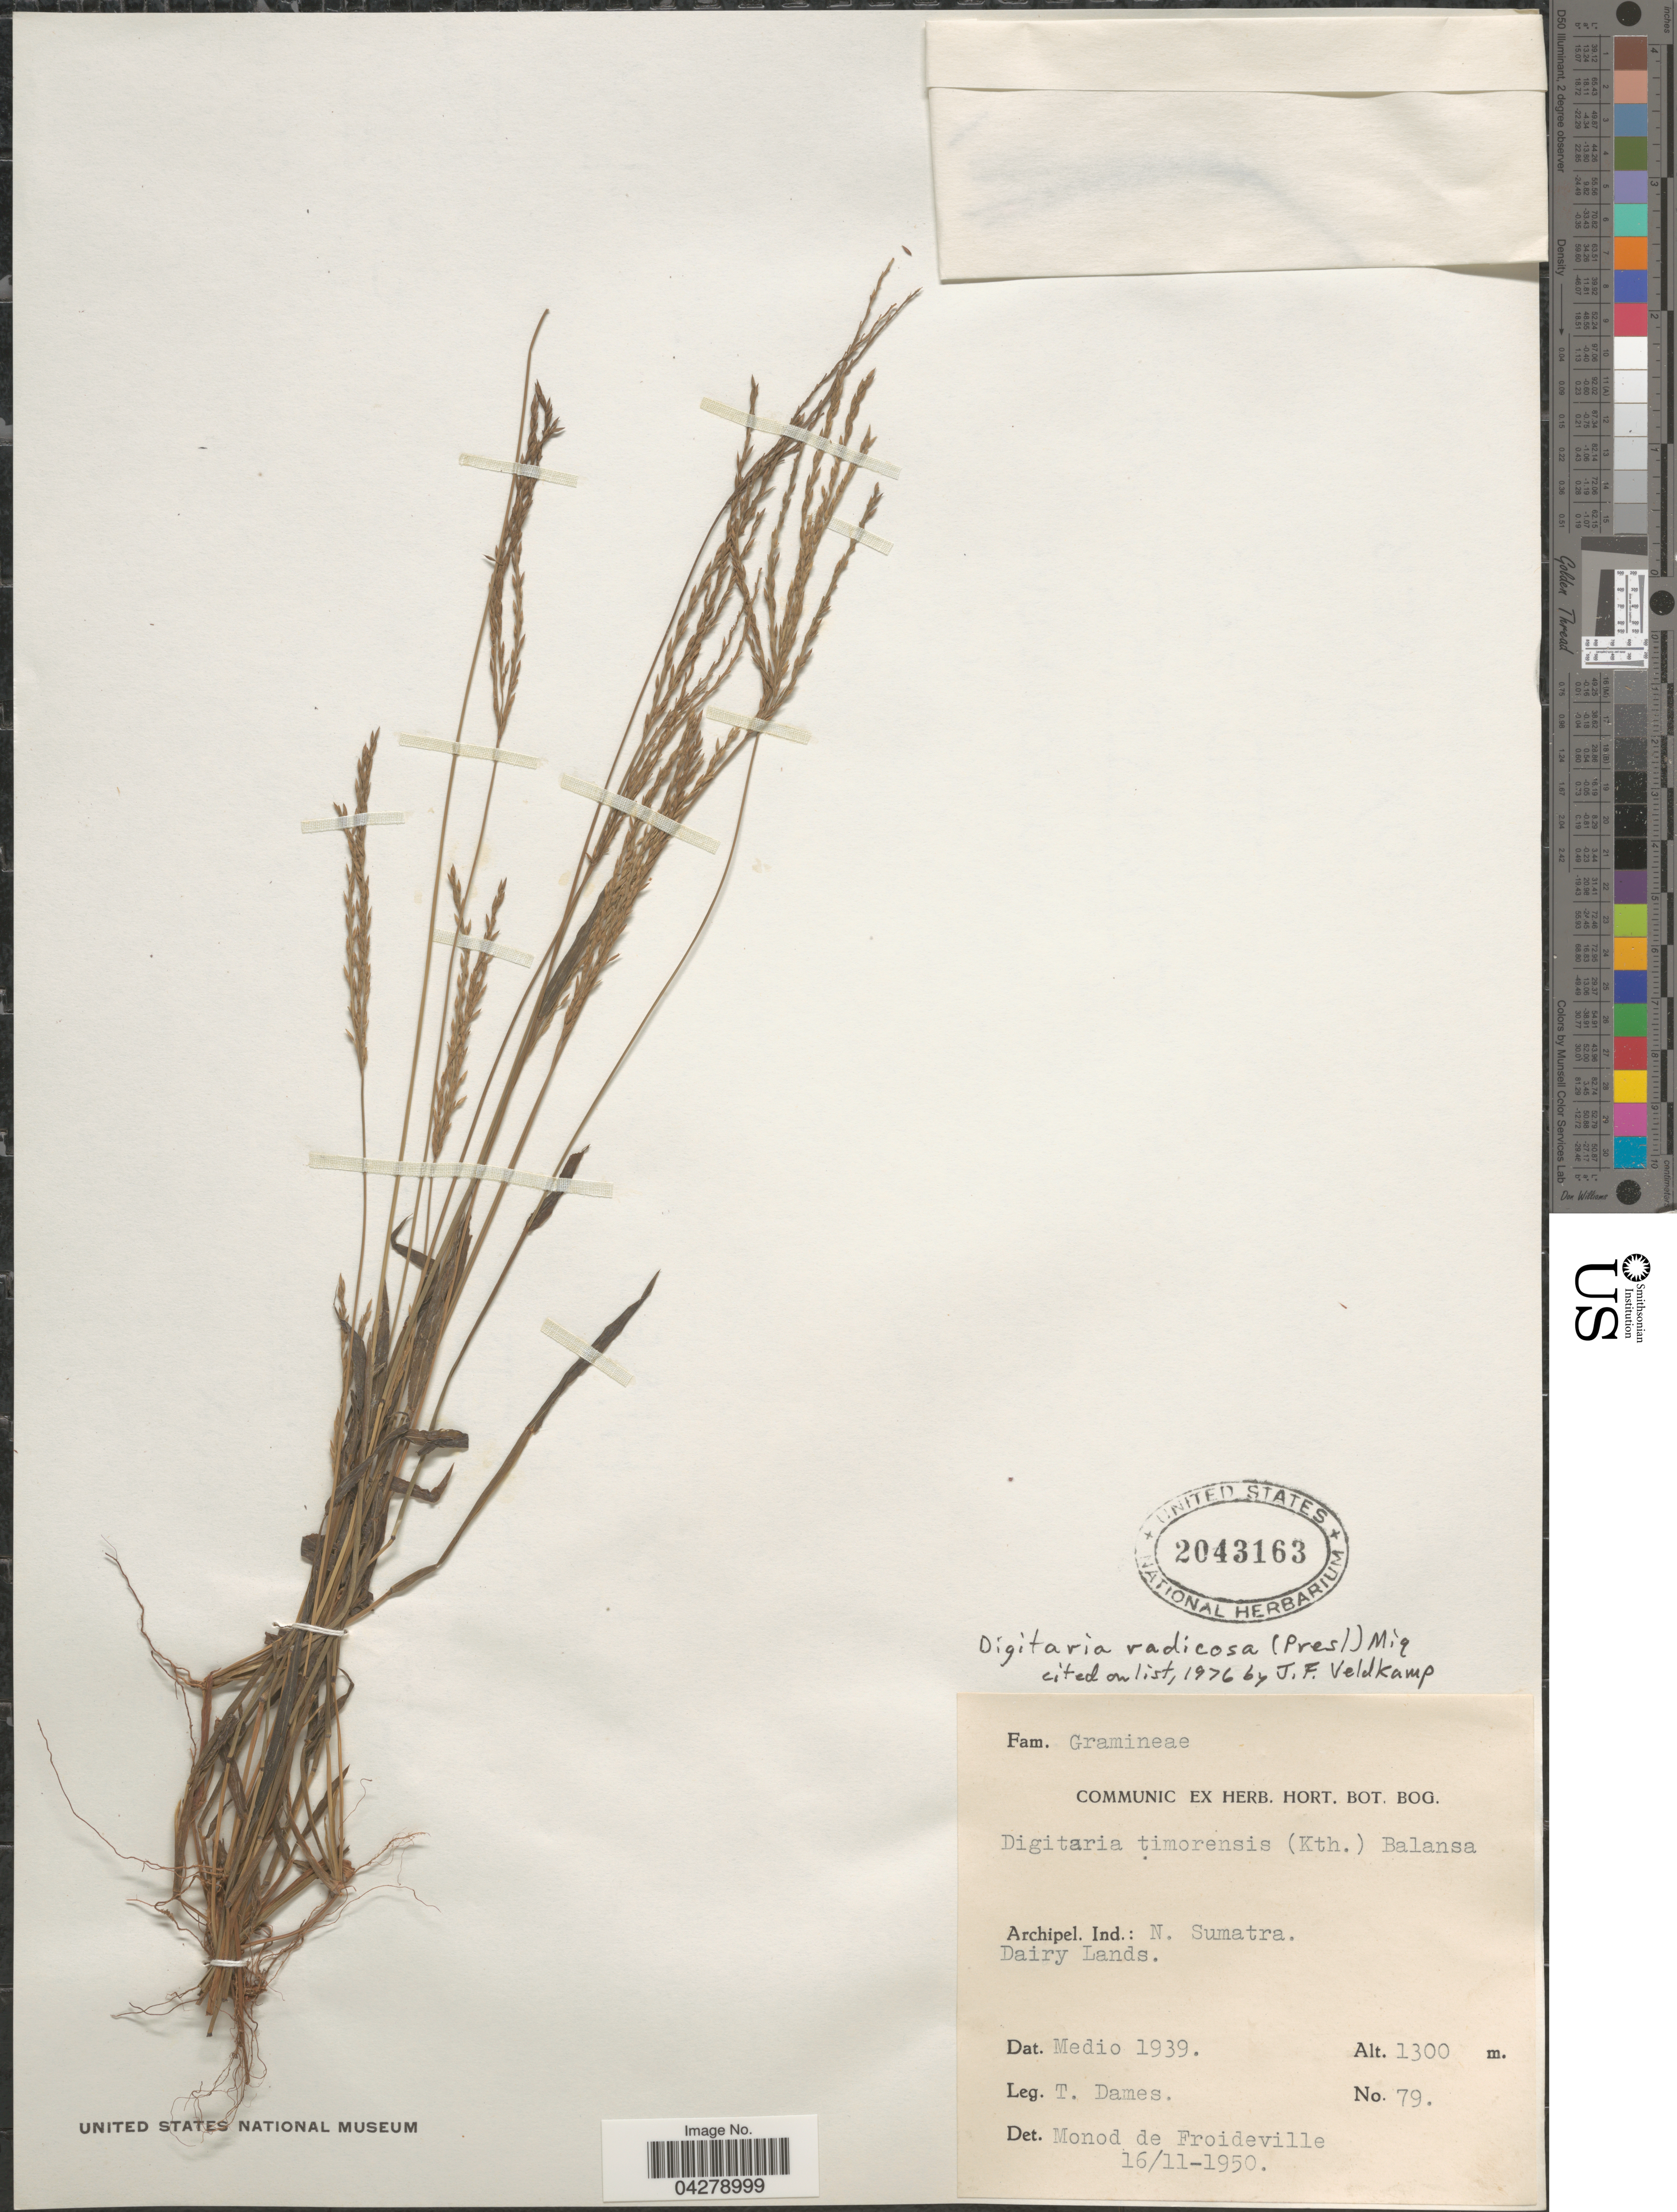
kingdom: Plantae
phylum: Tracheophyta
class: Liliopsida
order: Poales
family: Poaceae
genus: Digitaria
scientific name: Digitaria radicosa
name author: (J. Presl) Miq.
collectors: T. Dames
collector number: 79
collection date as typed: Medio 1939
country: Indonesia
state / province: Sumatra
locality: Archipel. Ind.: N. Sumatra. Dairy Lands.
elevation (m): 1300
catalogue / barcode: US 2043163